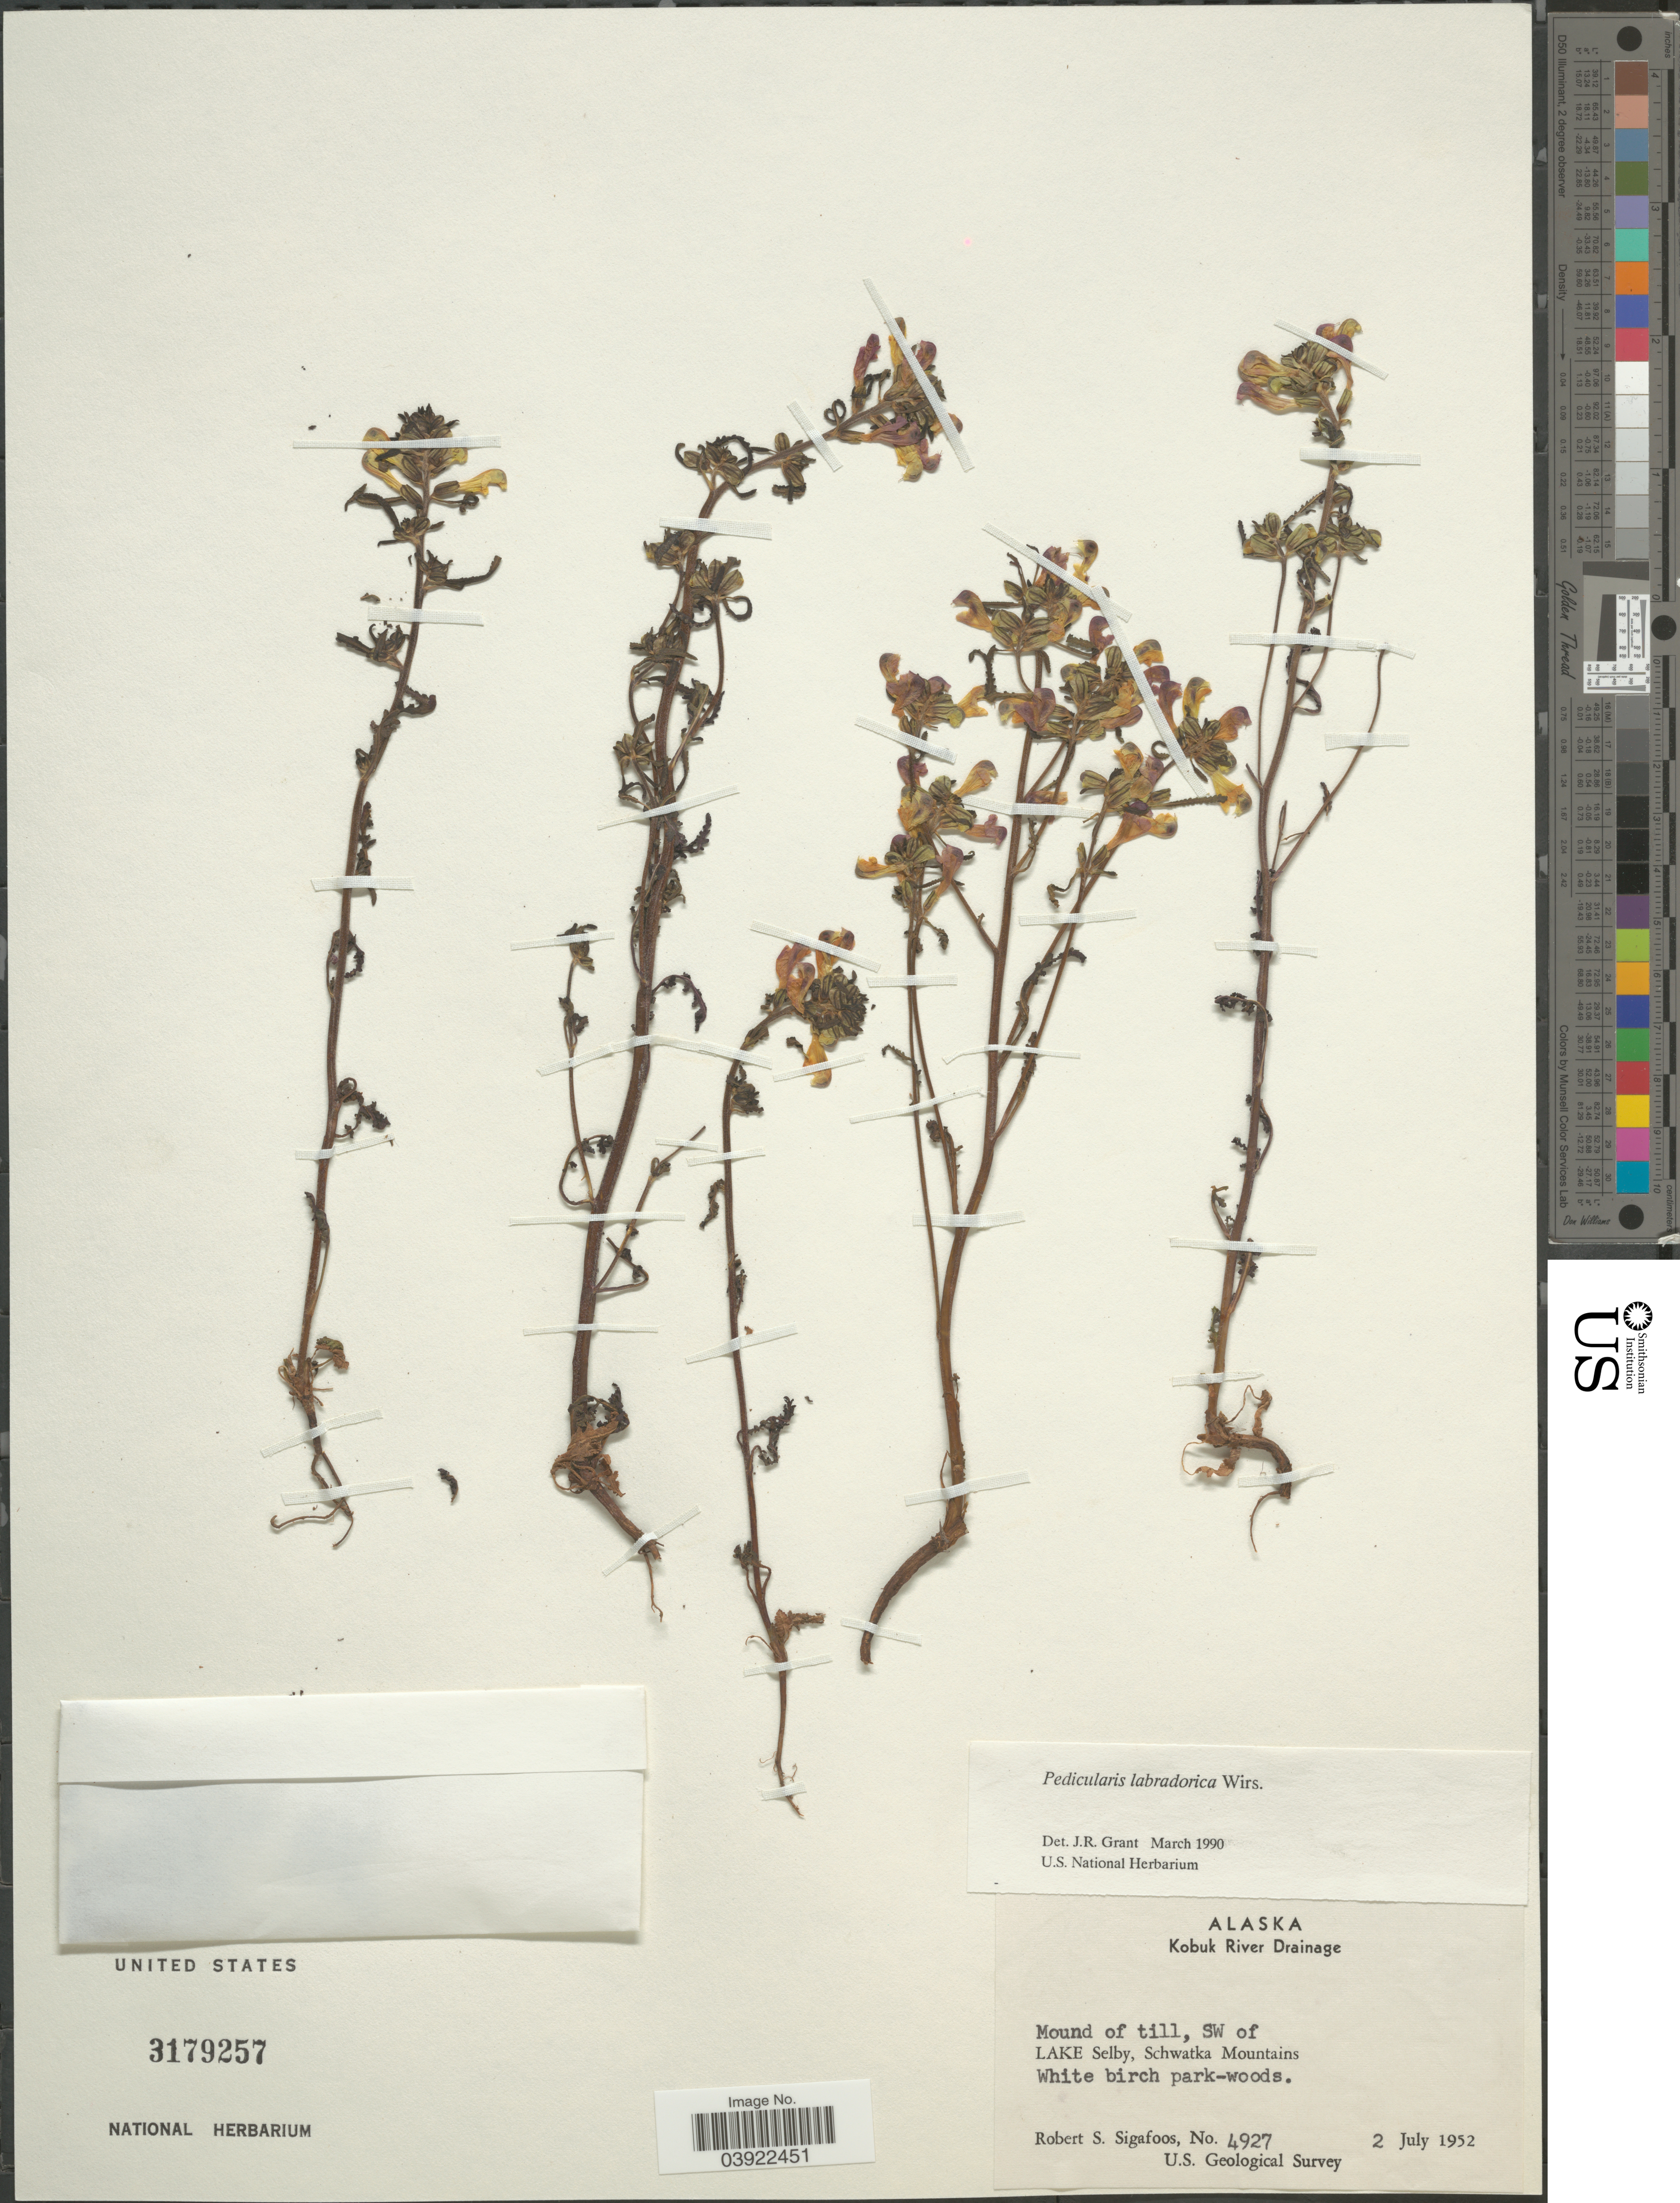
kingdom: Plantae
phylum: Tracheophyta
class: Magnoliopsida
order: Lamiales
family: Orobanchaceae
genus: Pedicularis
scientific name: Pedicularis labradorica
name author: Wirsing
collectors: R. Sigafoos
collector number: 4927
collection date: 1952-07-02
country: United States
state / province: Alaska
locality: Kobuk River Drainage. Mound of till, SW of Lake Selby, Schwatka Mountains.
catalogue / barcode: US 3179257